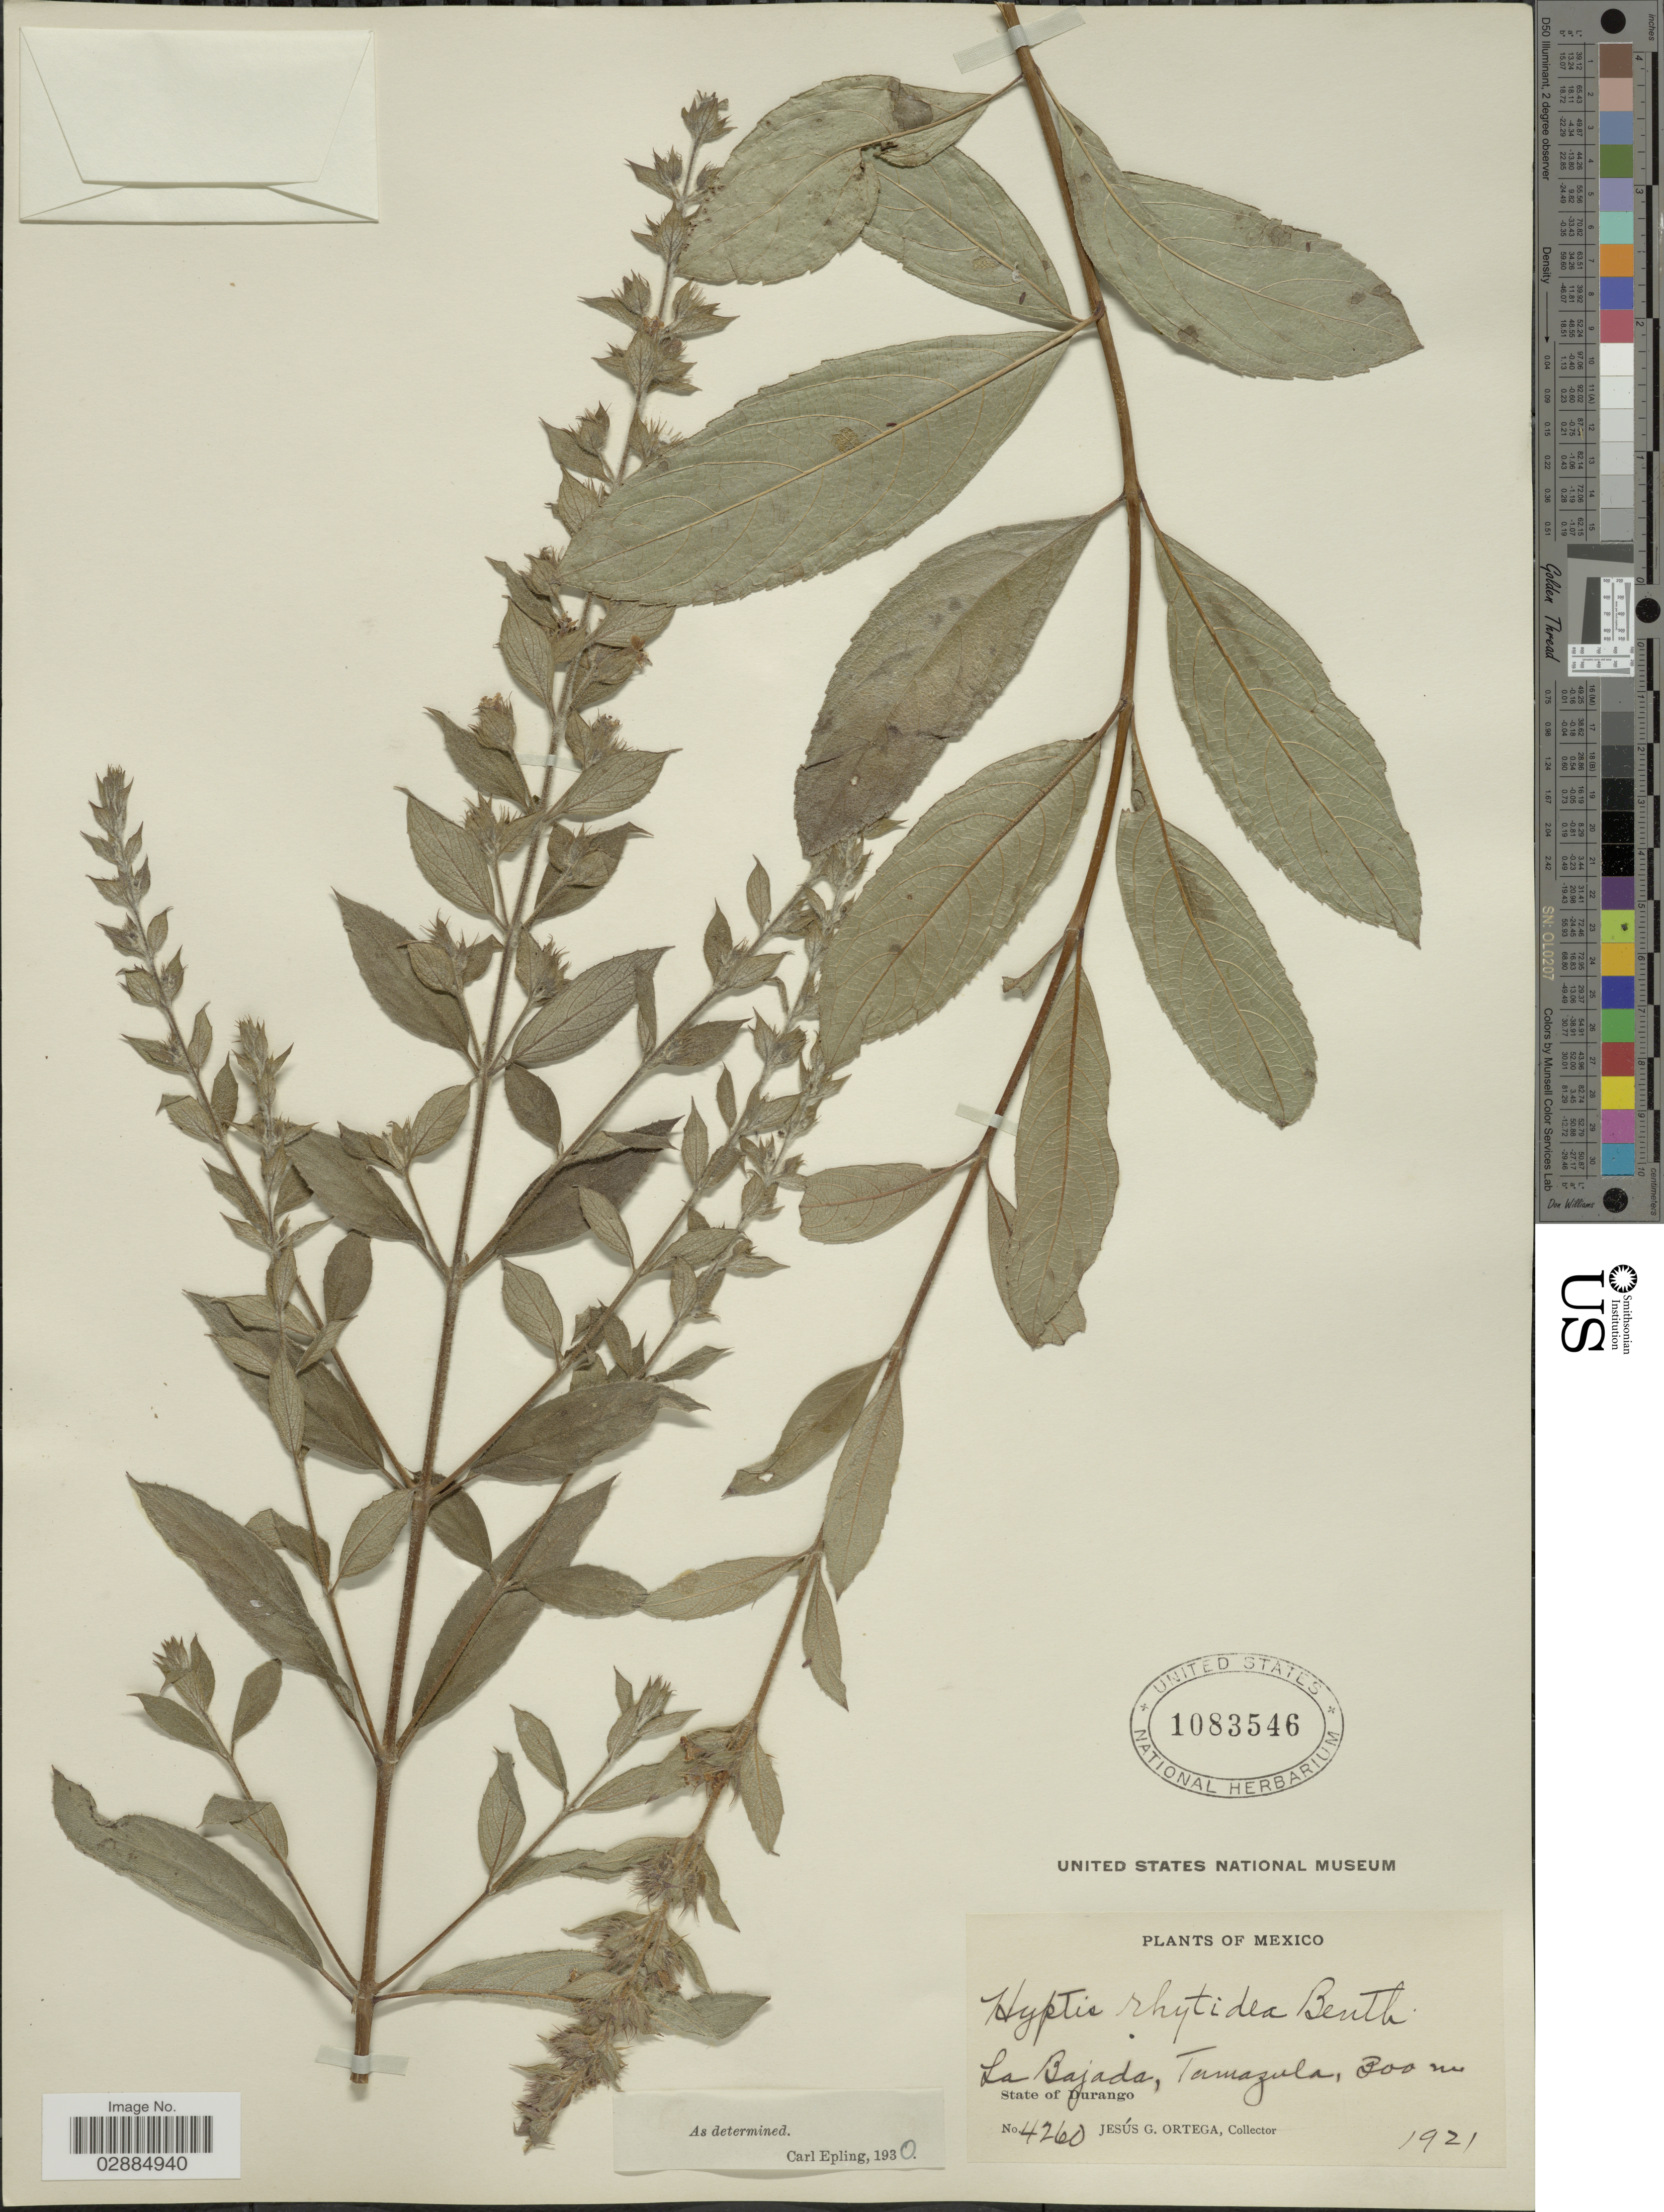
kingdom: Plantae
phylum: Tracheophyta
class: Magnoliopsida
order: Lamiales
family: Lamiaceae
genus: Hyptis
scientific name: Hyptis rhytidea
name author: Benth.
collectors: J. Ortega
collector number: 4260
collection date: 1921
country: Mexico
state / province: Durango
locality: La Bajada, Tamazula, State of Durango.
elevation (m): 300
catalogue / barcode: US 1083546